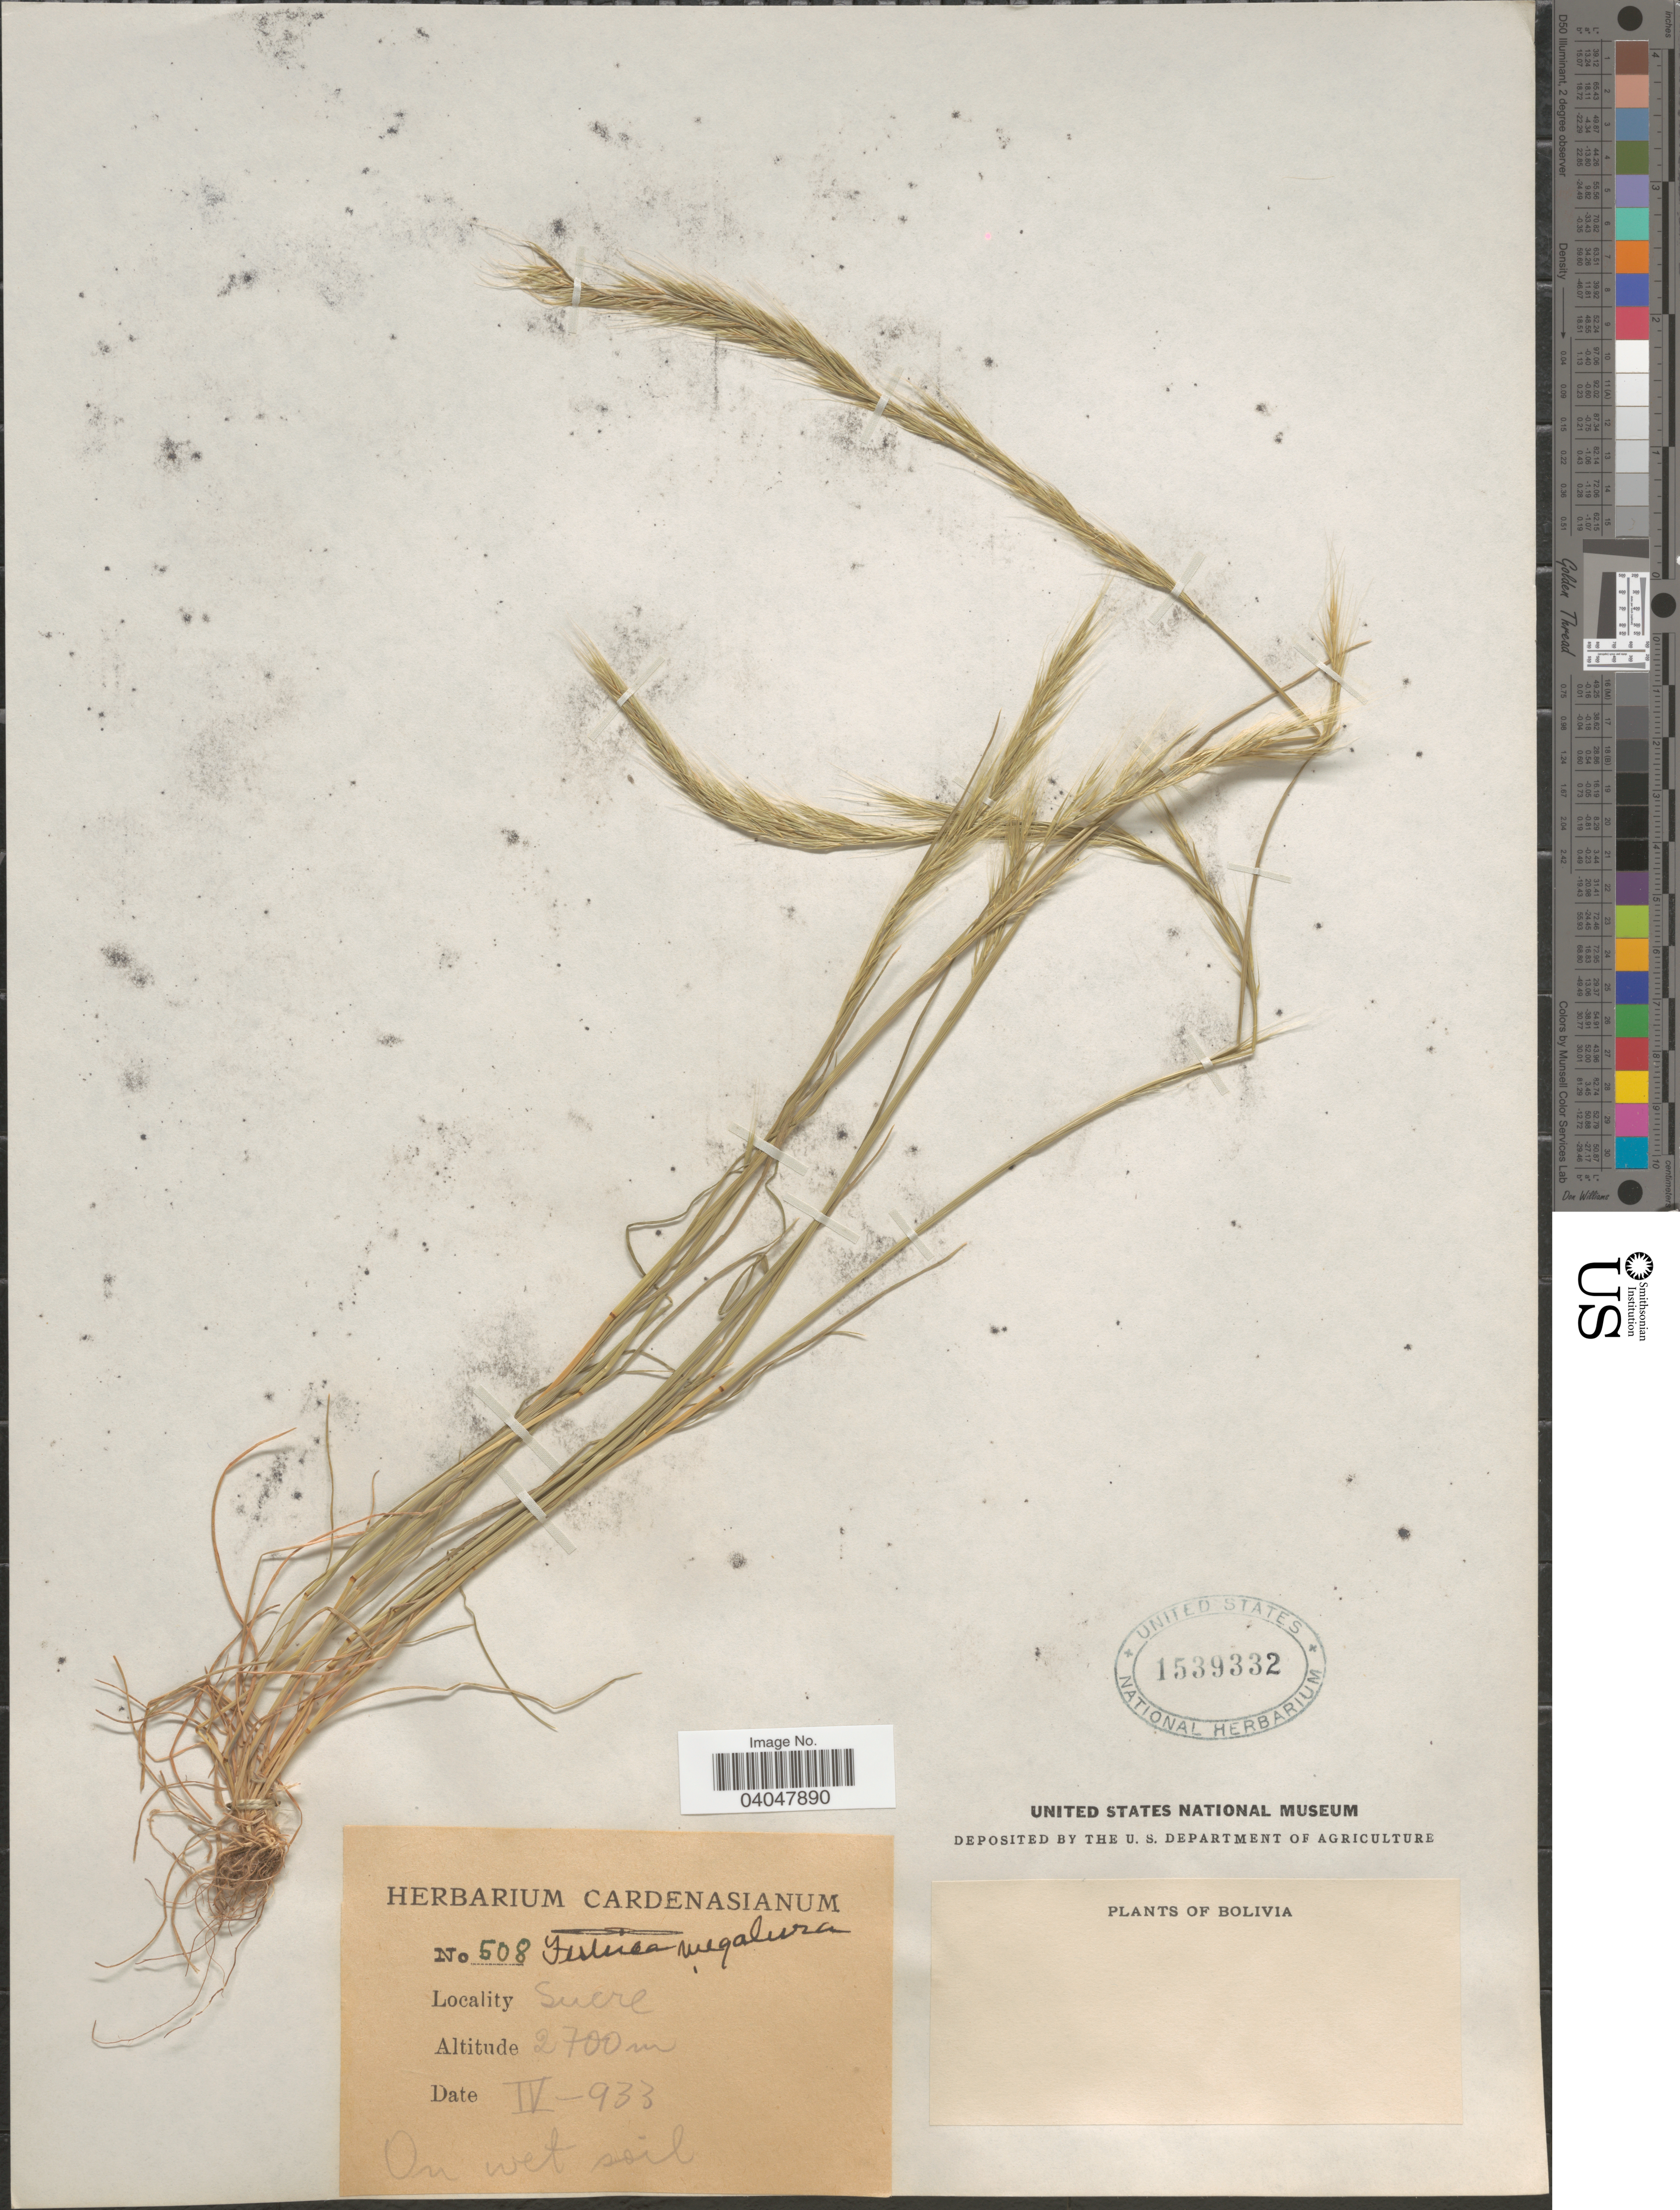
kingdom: Plantae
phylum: Tracheophyta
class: Liliopsida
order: Poales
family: Poaceae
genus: Festuca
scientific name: Festuca megalura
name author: Nutt.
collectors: ex herb. Cardenasianum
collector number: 508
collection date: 1933-04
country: Bolivia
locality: Sucre.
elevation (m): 2700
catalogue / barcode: US 1539332